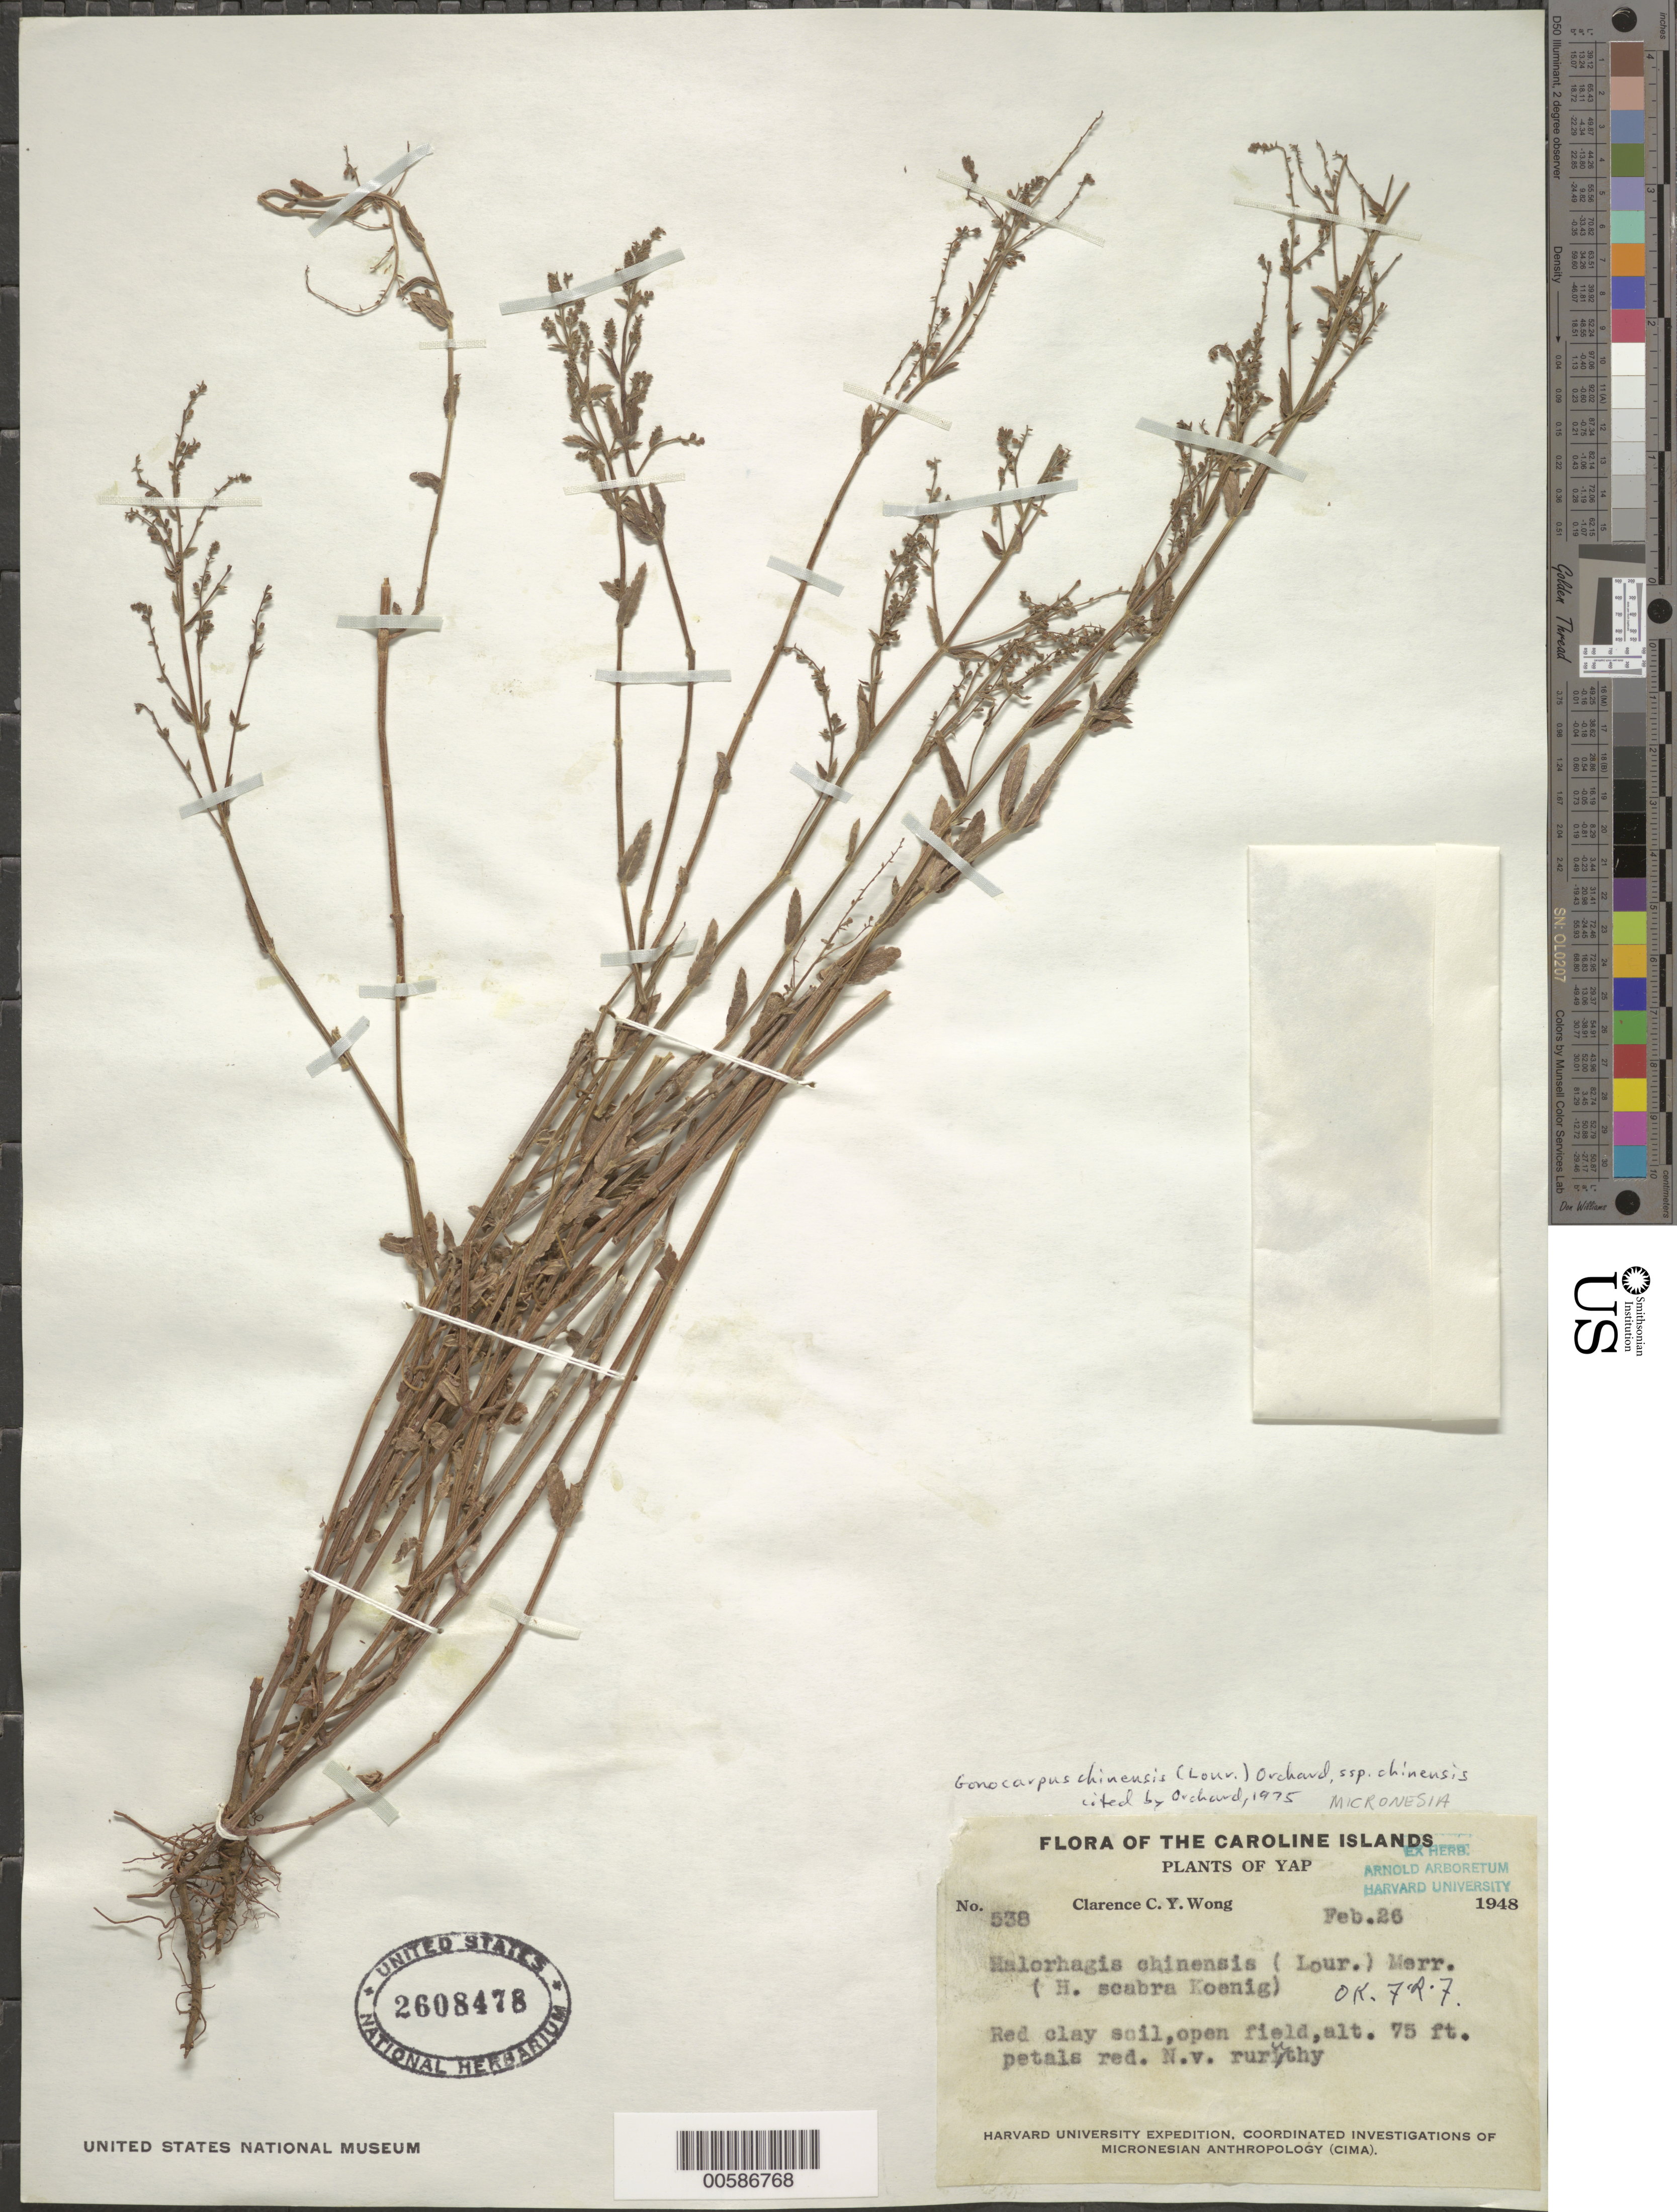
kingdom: Plantae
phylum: Tracheophyta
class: Magnoliopsida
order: Saxifragales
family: Haloragaceae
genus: Gonocarpus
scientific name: Gonocarpus chinensis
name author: (Lour.) Orchard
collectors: C. Wong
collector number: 538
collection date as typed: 26 Feb 1948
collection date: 1948-02-26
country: Micronesia, Federated States of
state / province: Yap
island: Yap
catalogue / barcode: US 2608478